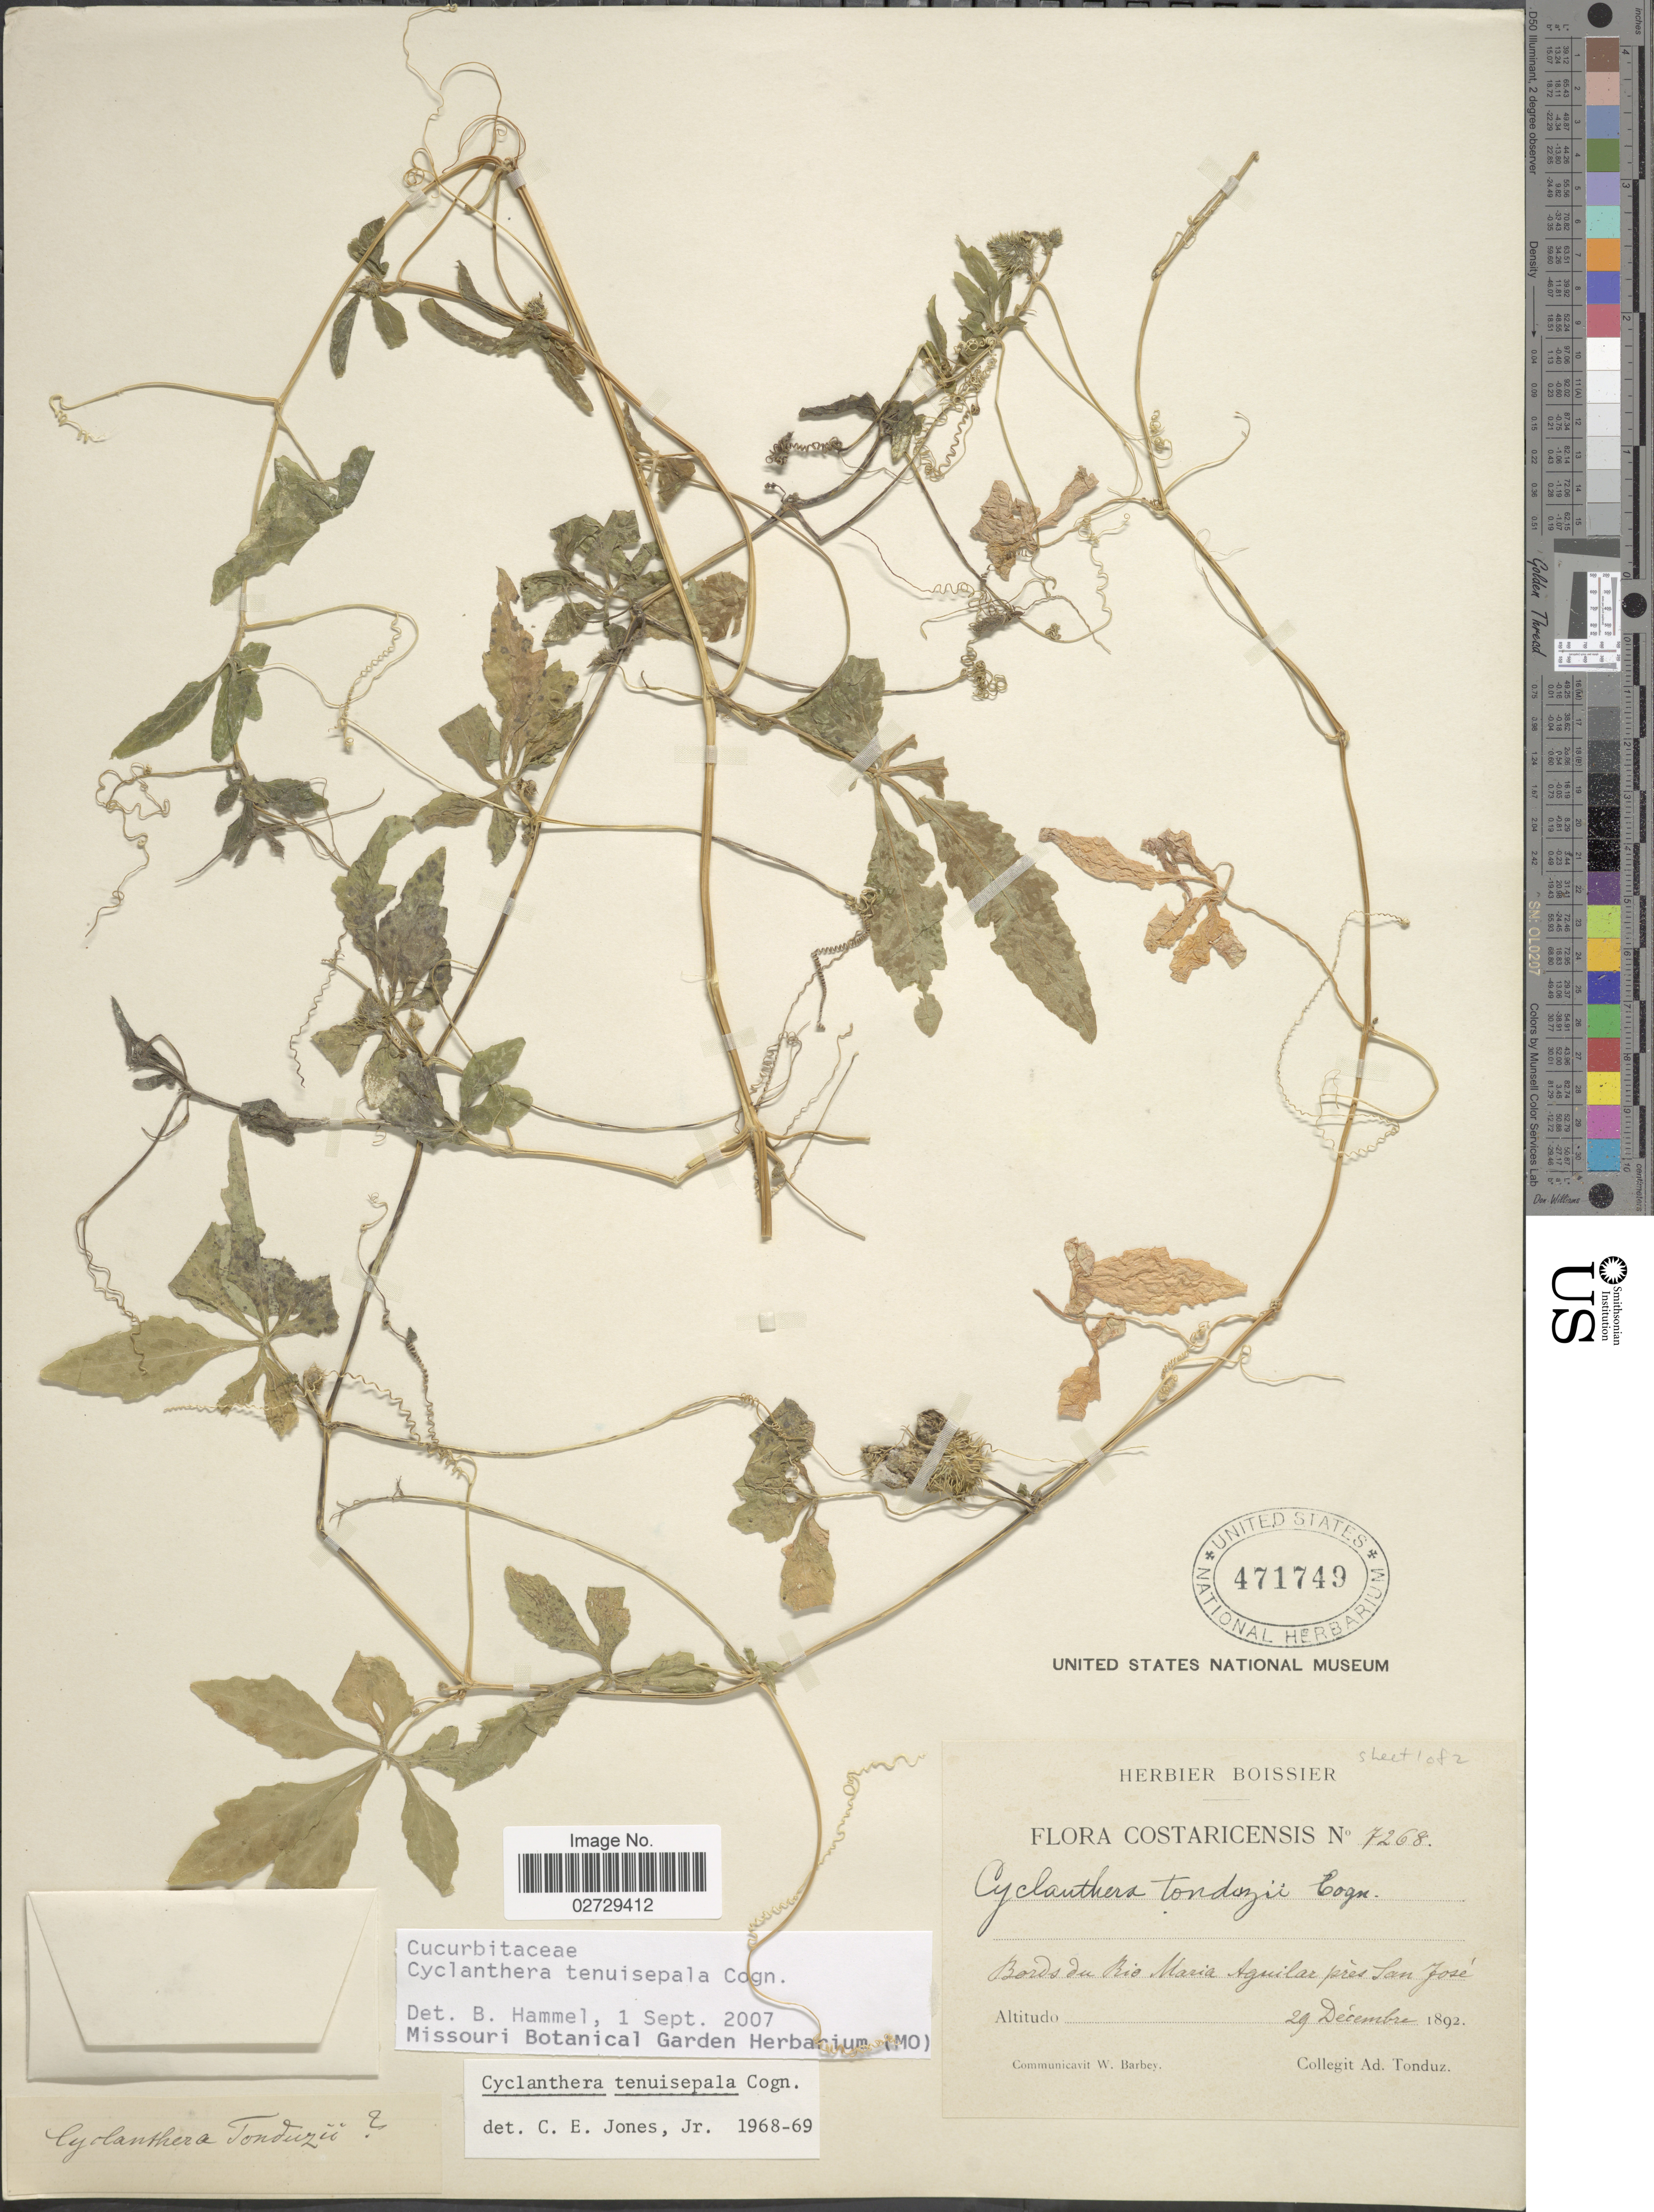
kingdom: Plantae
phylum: Tracheophyta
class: Magnoliopsida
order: Cucurbitales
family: Cucurbitaceae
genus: Cyclanthera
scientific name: Cyclanthera tenuisepala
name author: Cogn.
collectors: A. Tonduz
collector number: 7268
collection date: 1892-12-29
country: Costa Rica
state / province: San José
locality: Bords du Rio Maria Aguilar pres San Jose.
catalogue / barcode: US 471749